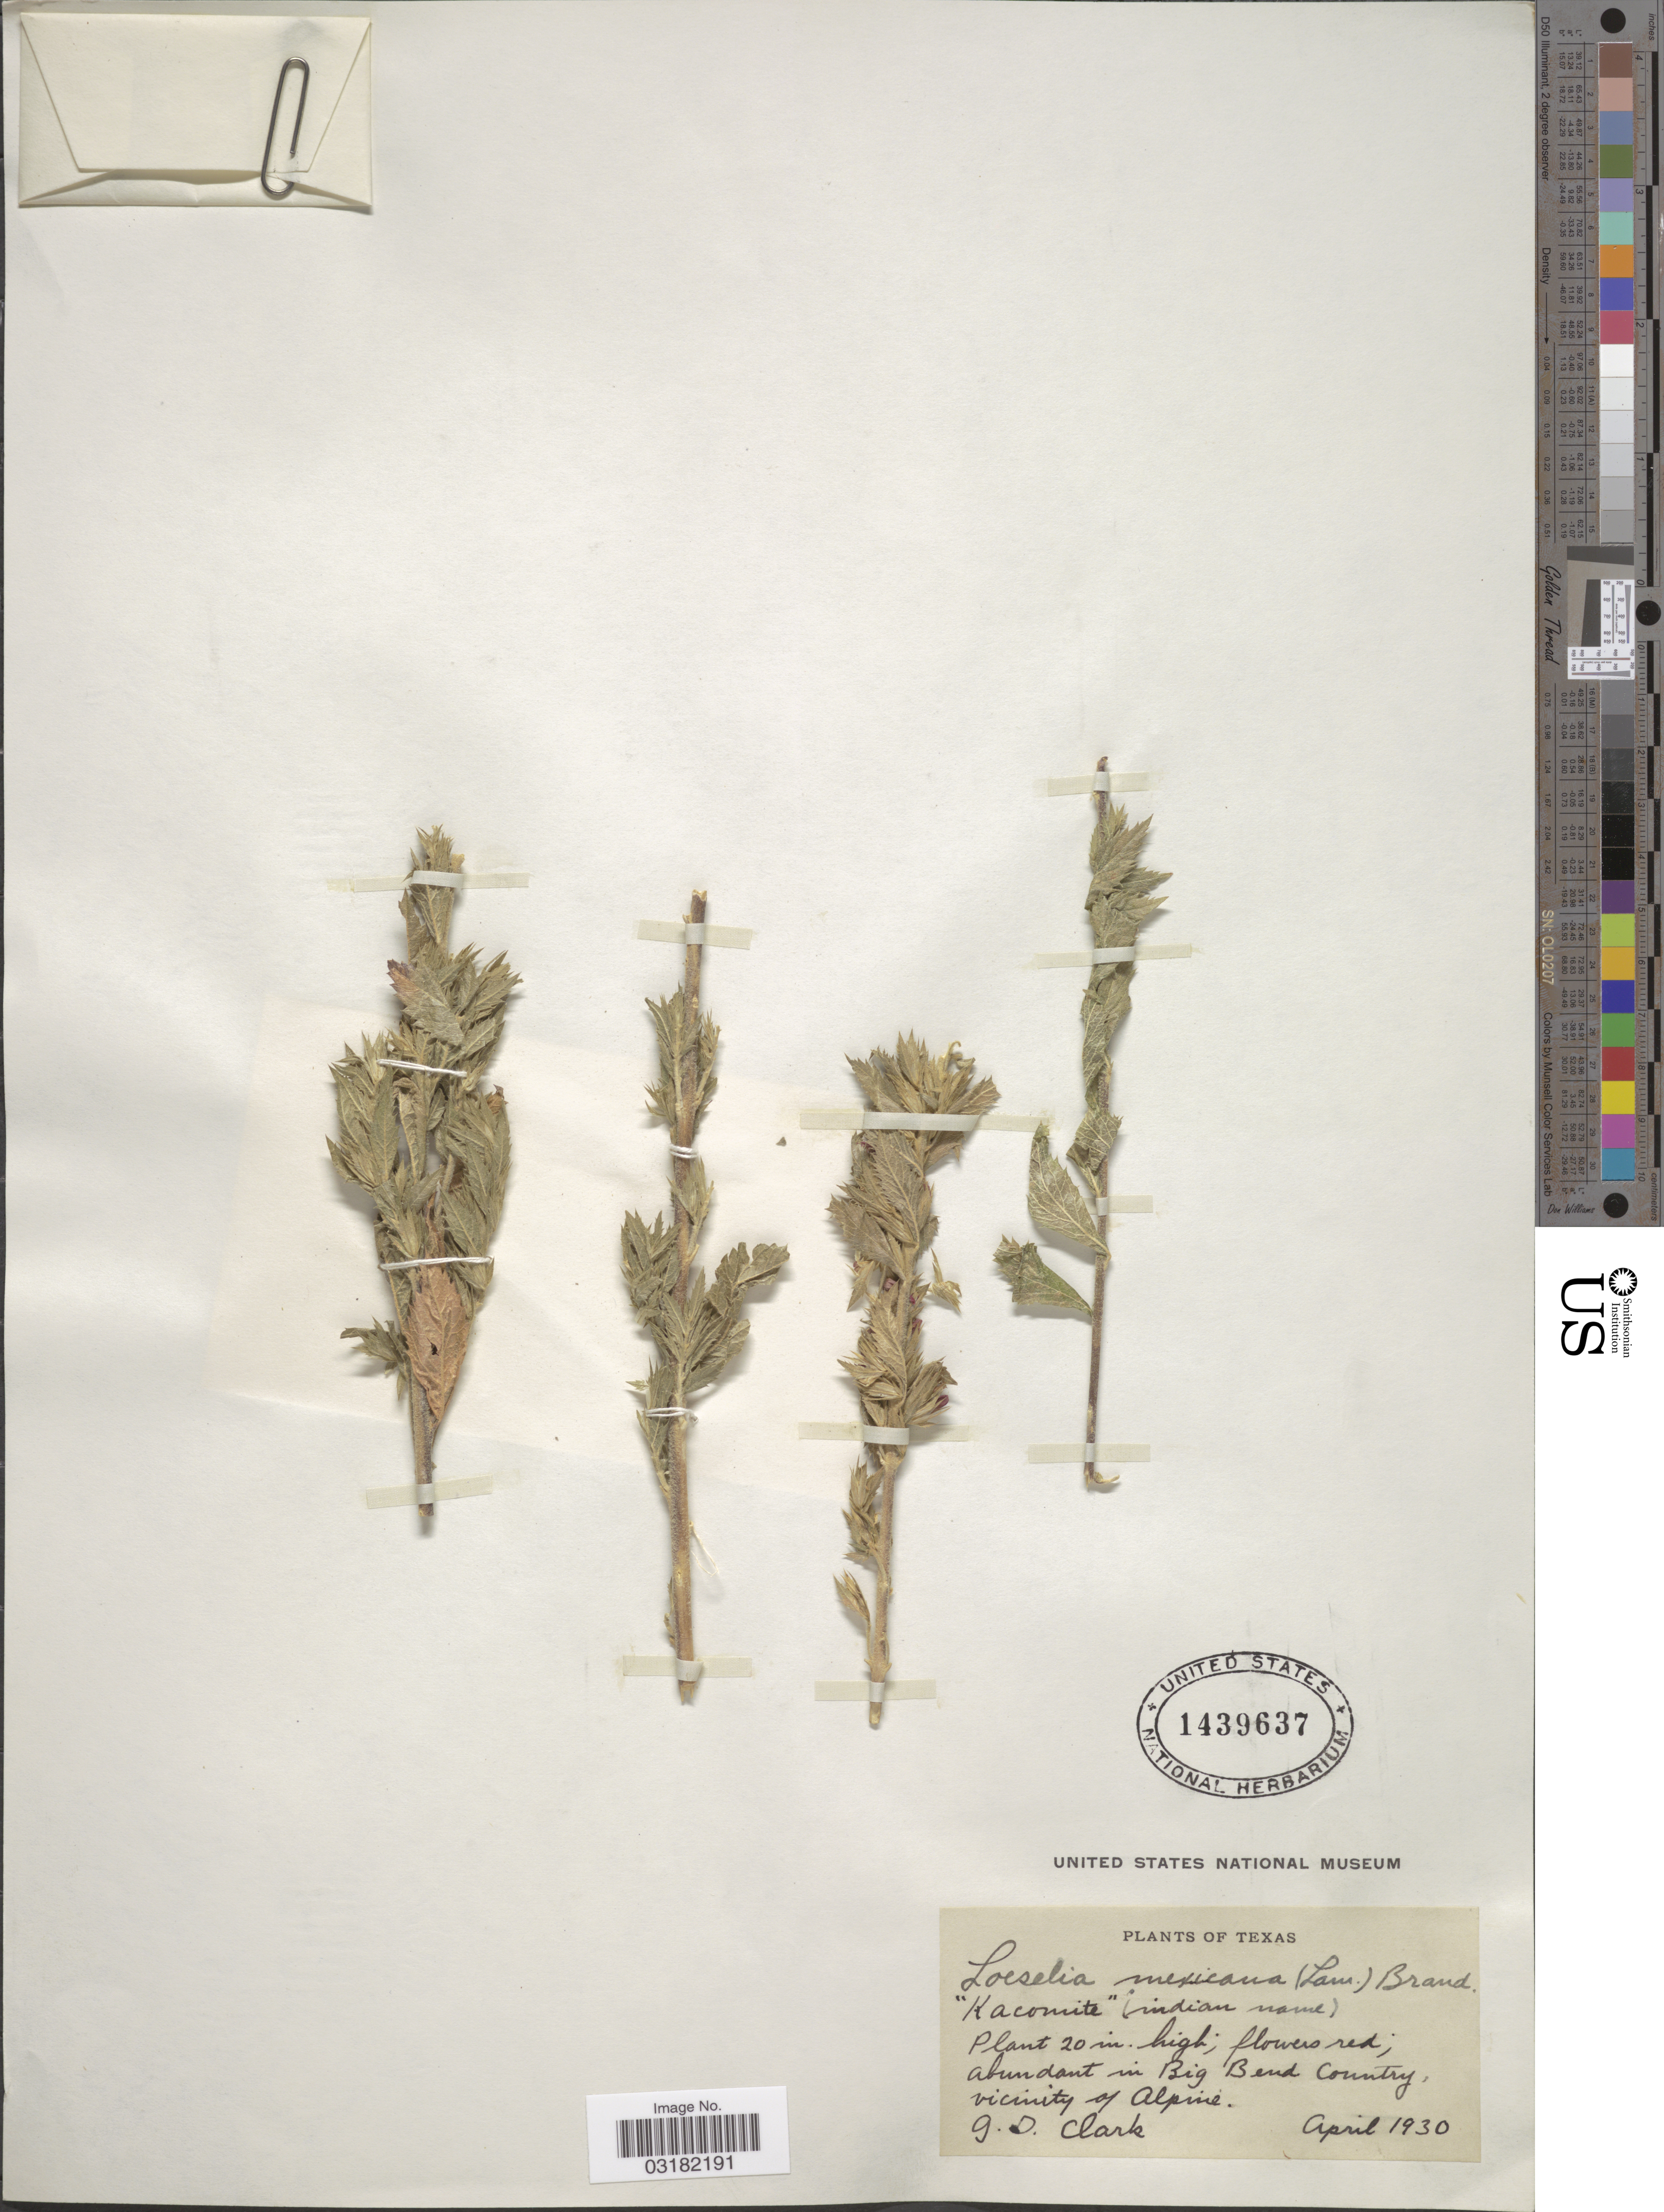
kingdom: Plantae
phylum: Tracheophyta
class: Magnoliopsida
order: Ericales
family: Polemoniaceae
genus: Loeselia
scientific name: Loeselia mexicana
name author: (Lam.) Brand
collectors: G. Clark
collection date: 1930-04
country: United States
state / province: Texas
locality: Abundant in Big Bend Country, vicinity of Alpine.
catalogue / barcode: US 1439637